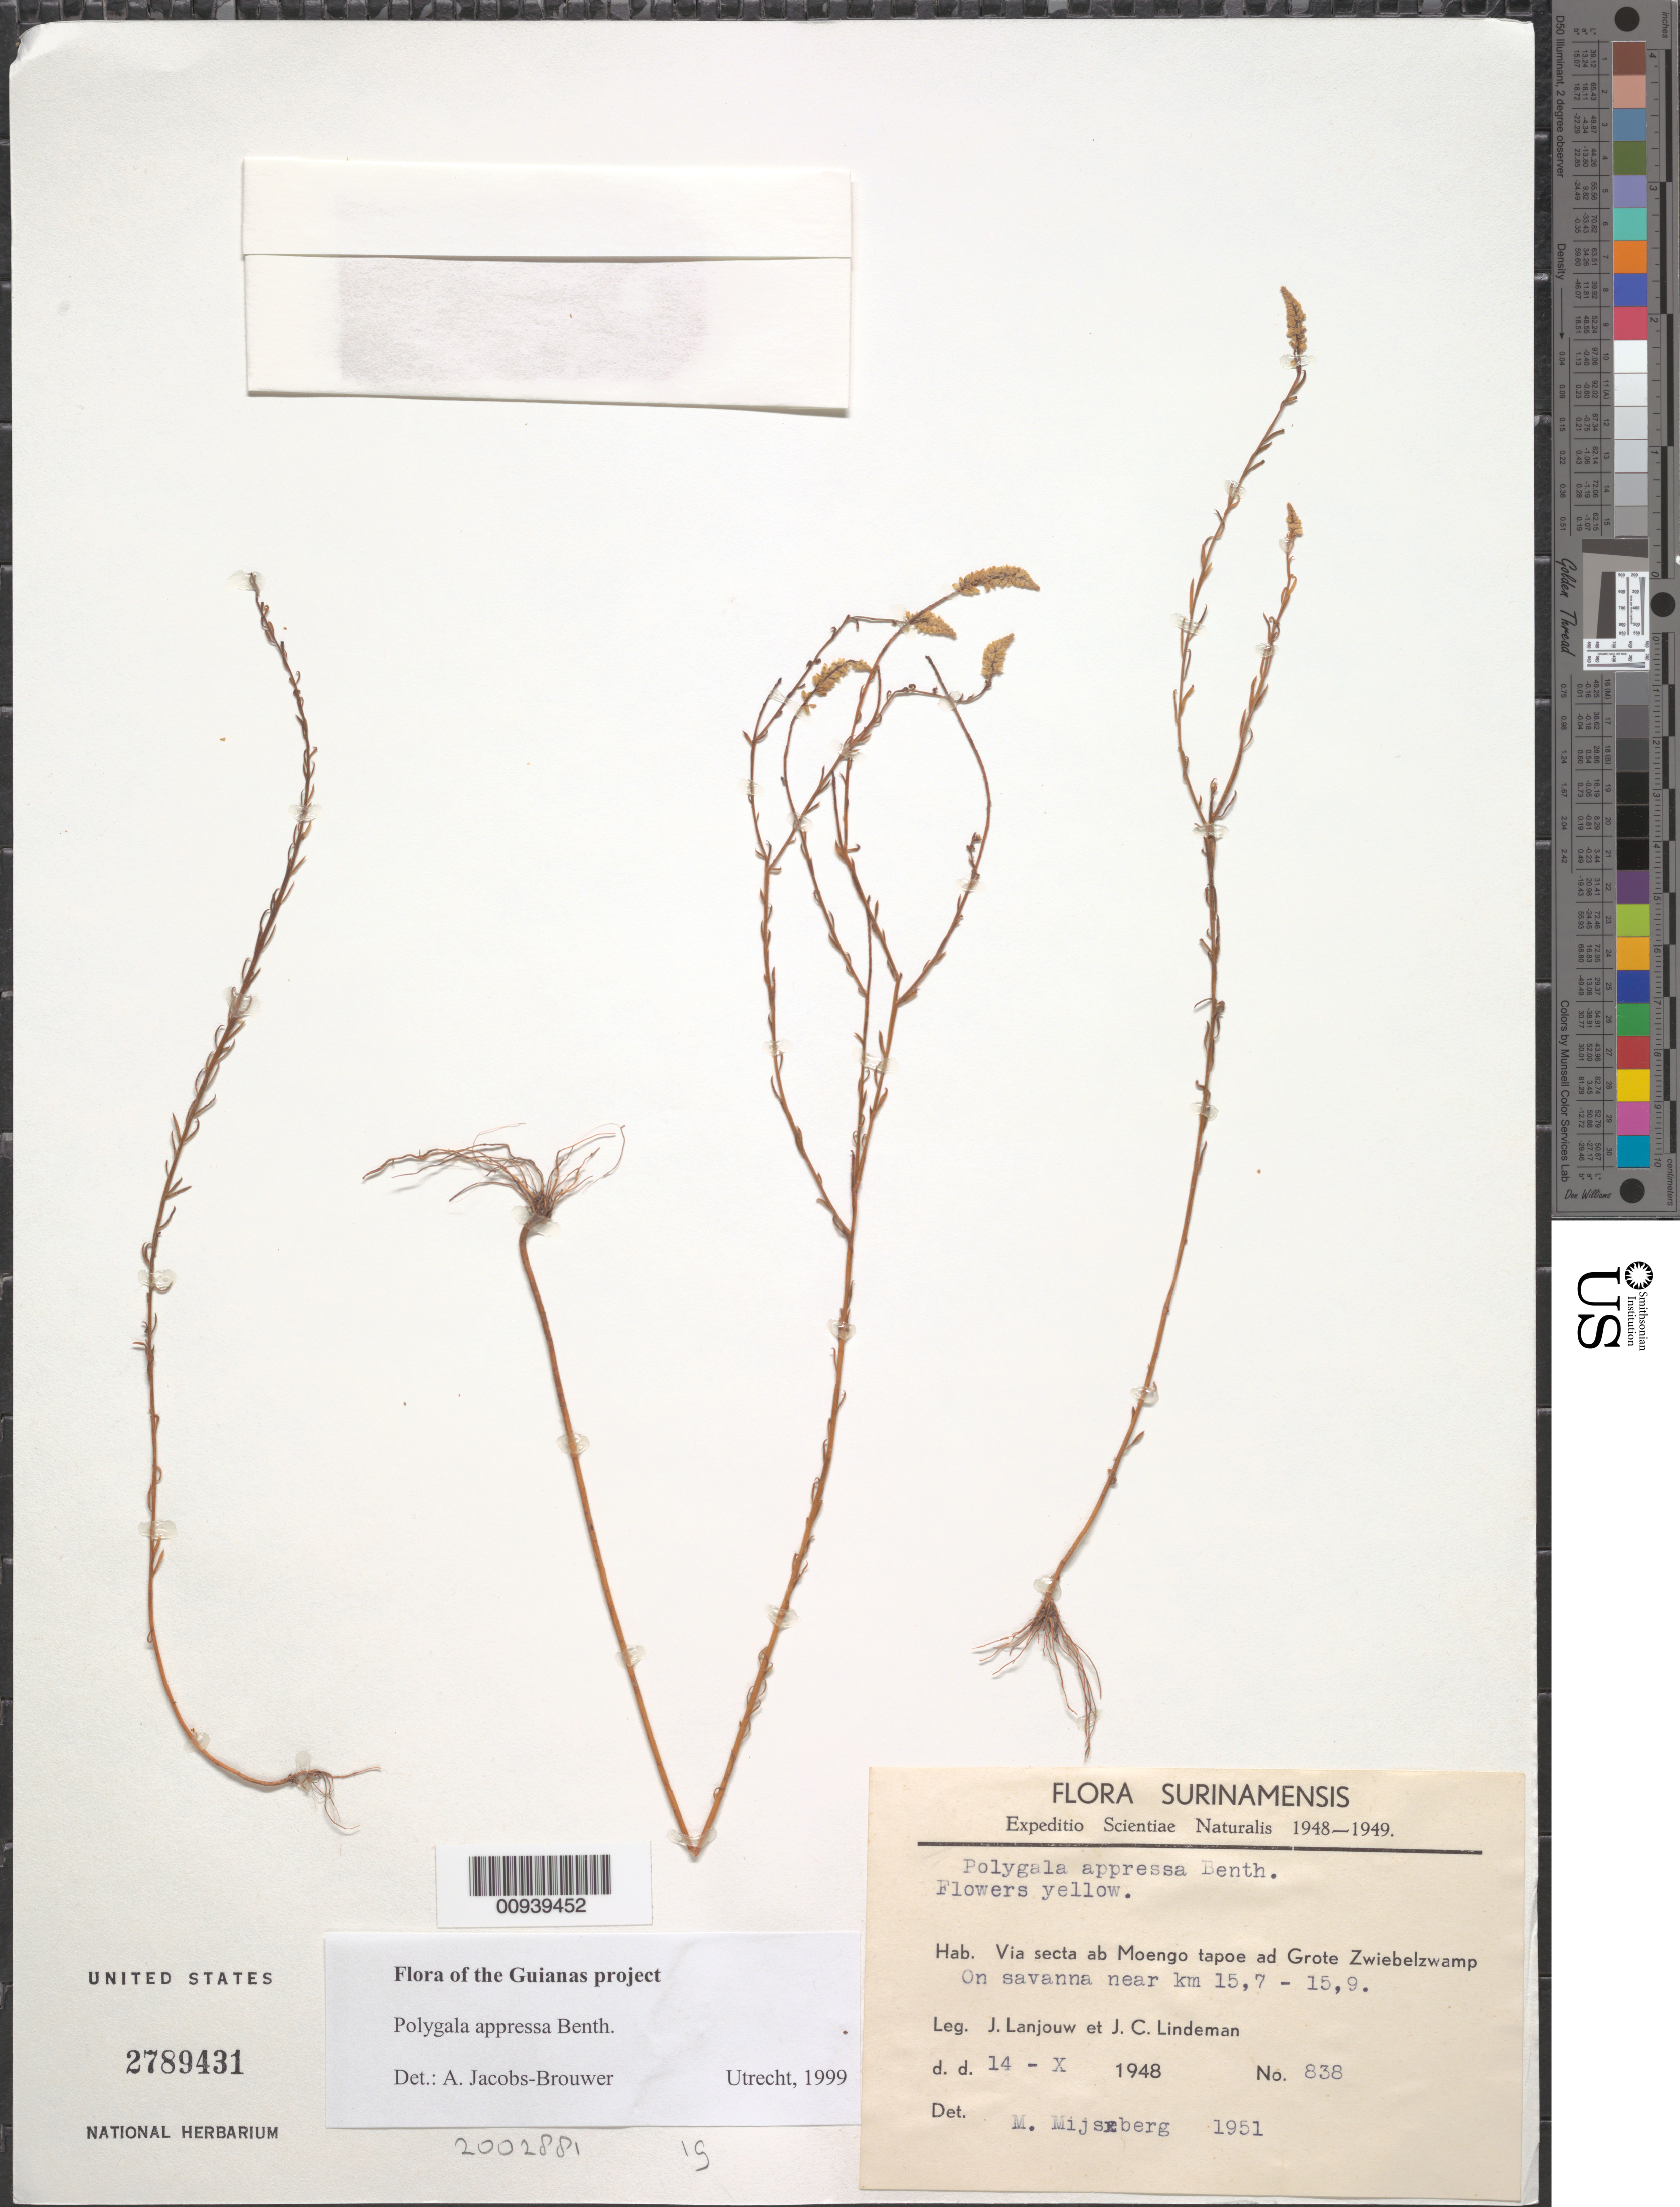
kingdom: Plantae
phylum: Tracheophyta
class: Magnoliopsida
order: Fabales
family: Polygalaceae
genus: Polygala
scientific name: Polygala appressa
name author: Benth.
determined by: Jacobs-Brouwer, A.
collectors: J. Lanjouw & J. C. Lindeman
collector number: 838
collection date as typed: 14-Oct-48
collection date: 1948-10-14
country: Suriname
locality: via secta ab Moengo tapoe ad Grote Zwiebelzwamp; near km 15.7-15.9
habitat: Savanna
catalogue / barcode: US 2789431